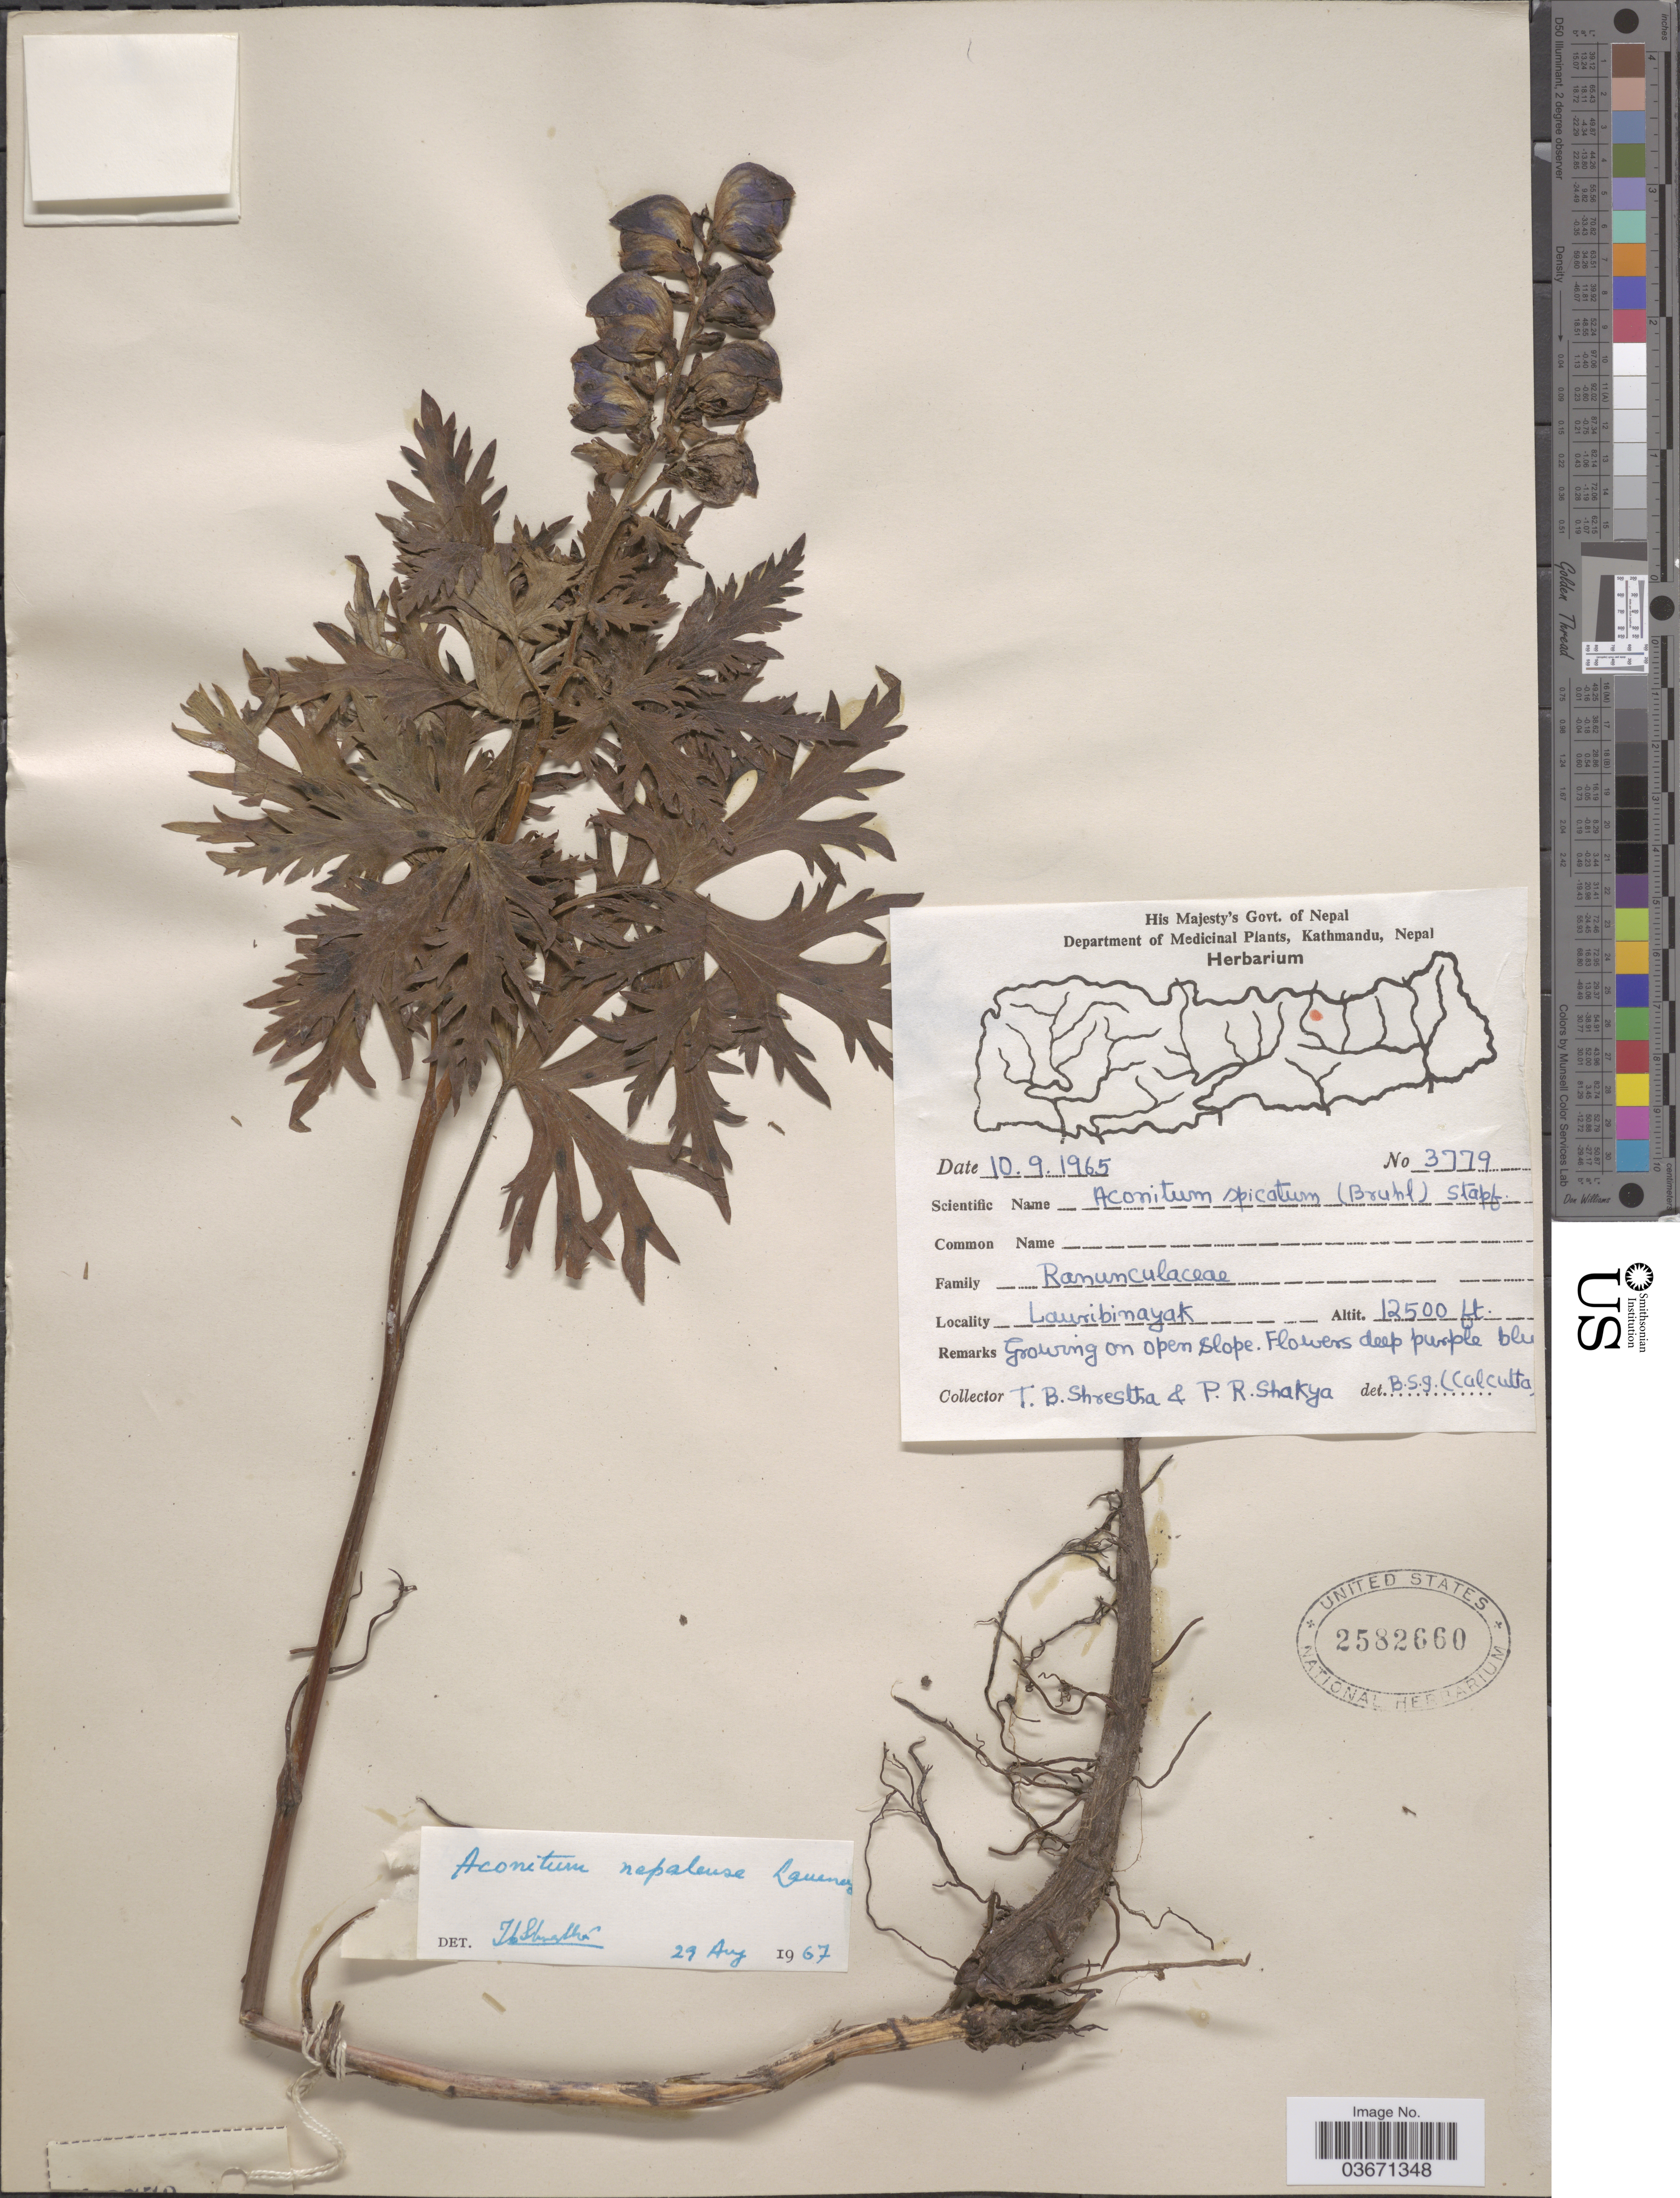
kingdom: Plantae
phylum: Tracheophyta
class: Magnoliopsida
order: Ranunculales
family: Ranunculaceae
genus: Aconitum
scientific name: Aconitum nepalense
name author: Lauener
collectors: T. B. Shrestha & P. Shakya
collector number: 3779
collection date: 1965-09-10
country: Nepal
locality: Lauribinayak.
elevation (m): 3810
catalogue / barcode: US 2582660